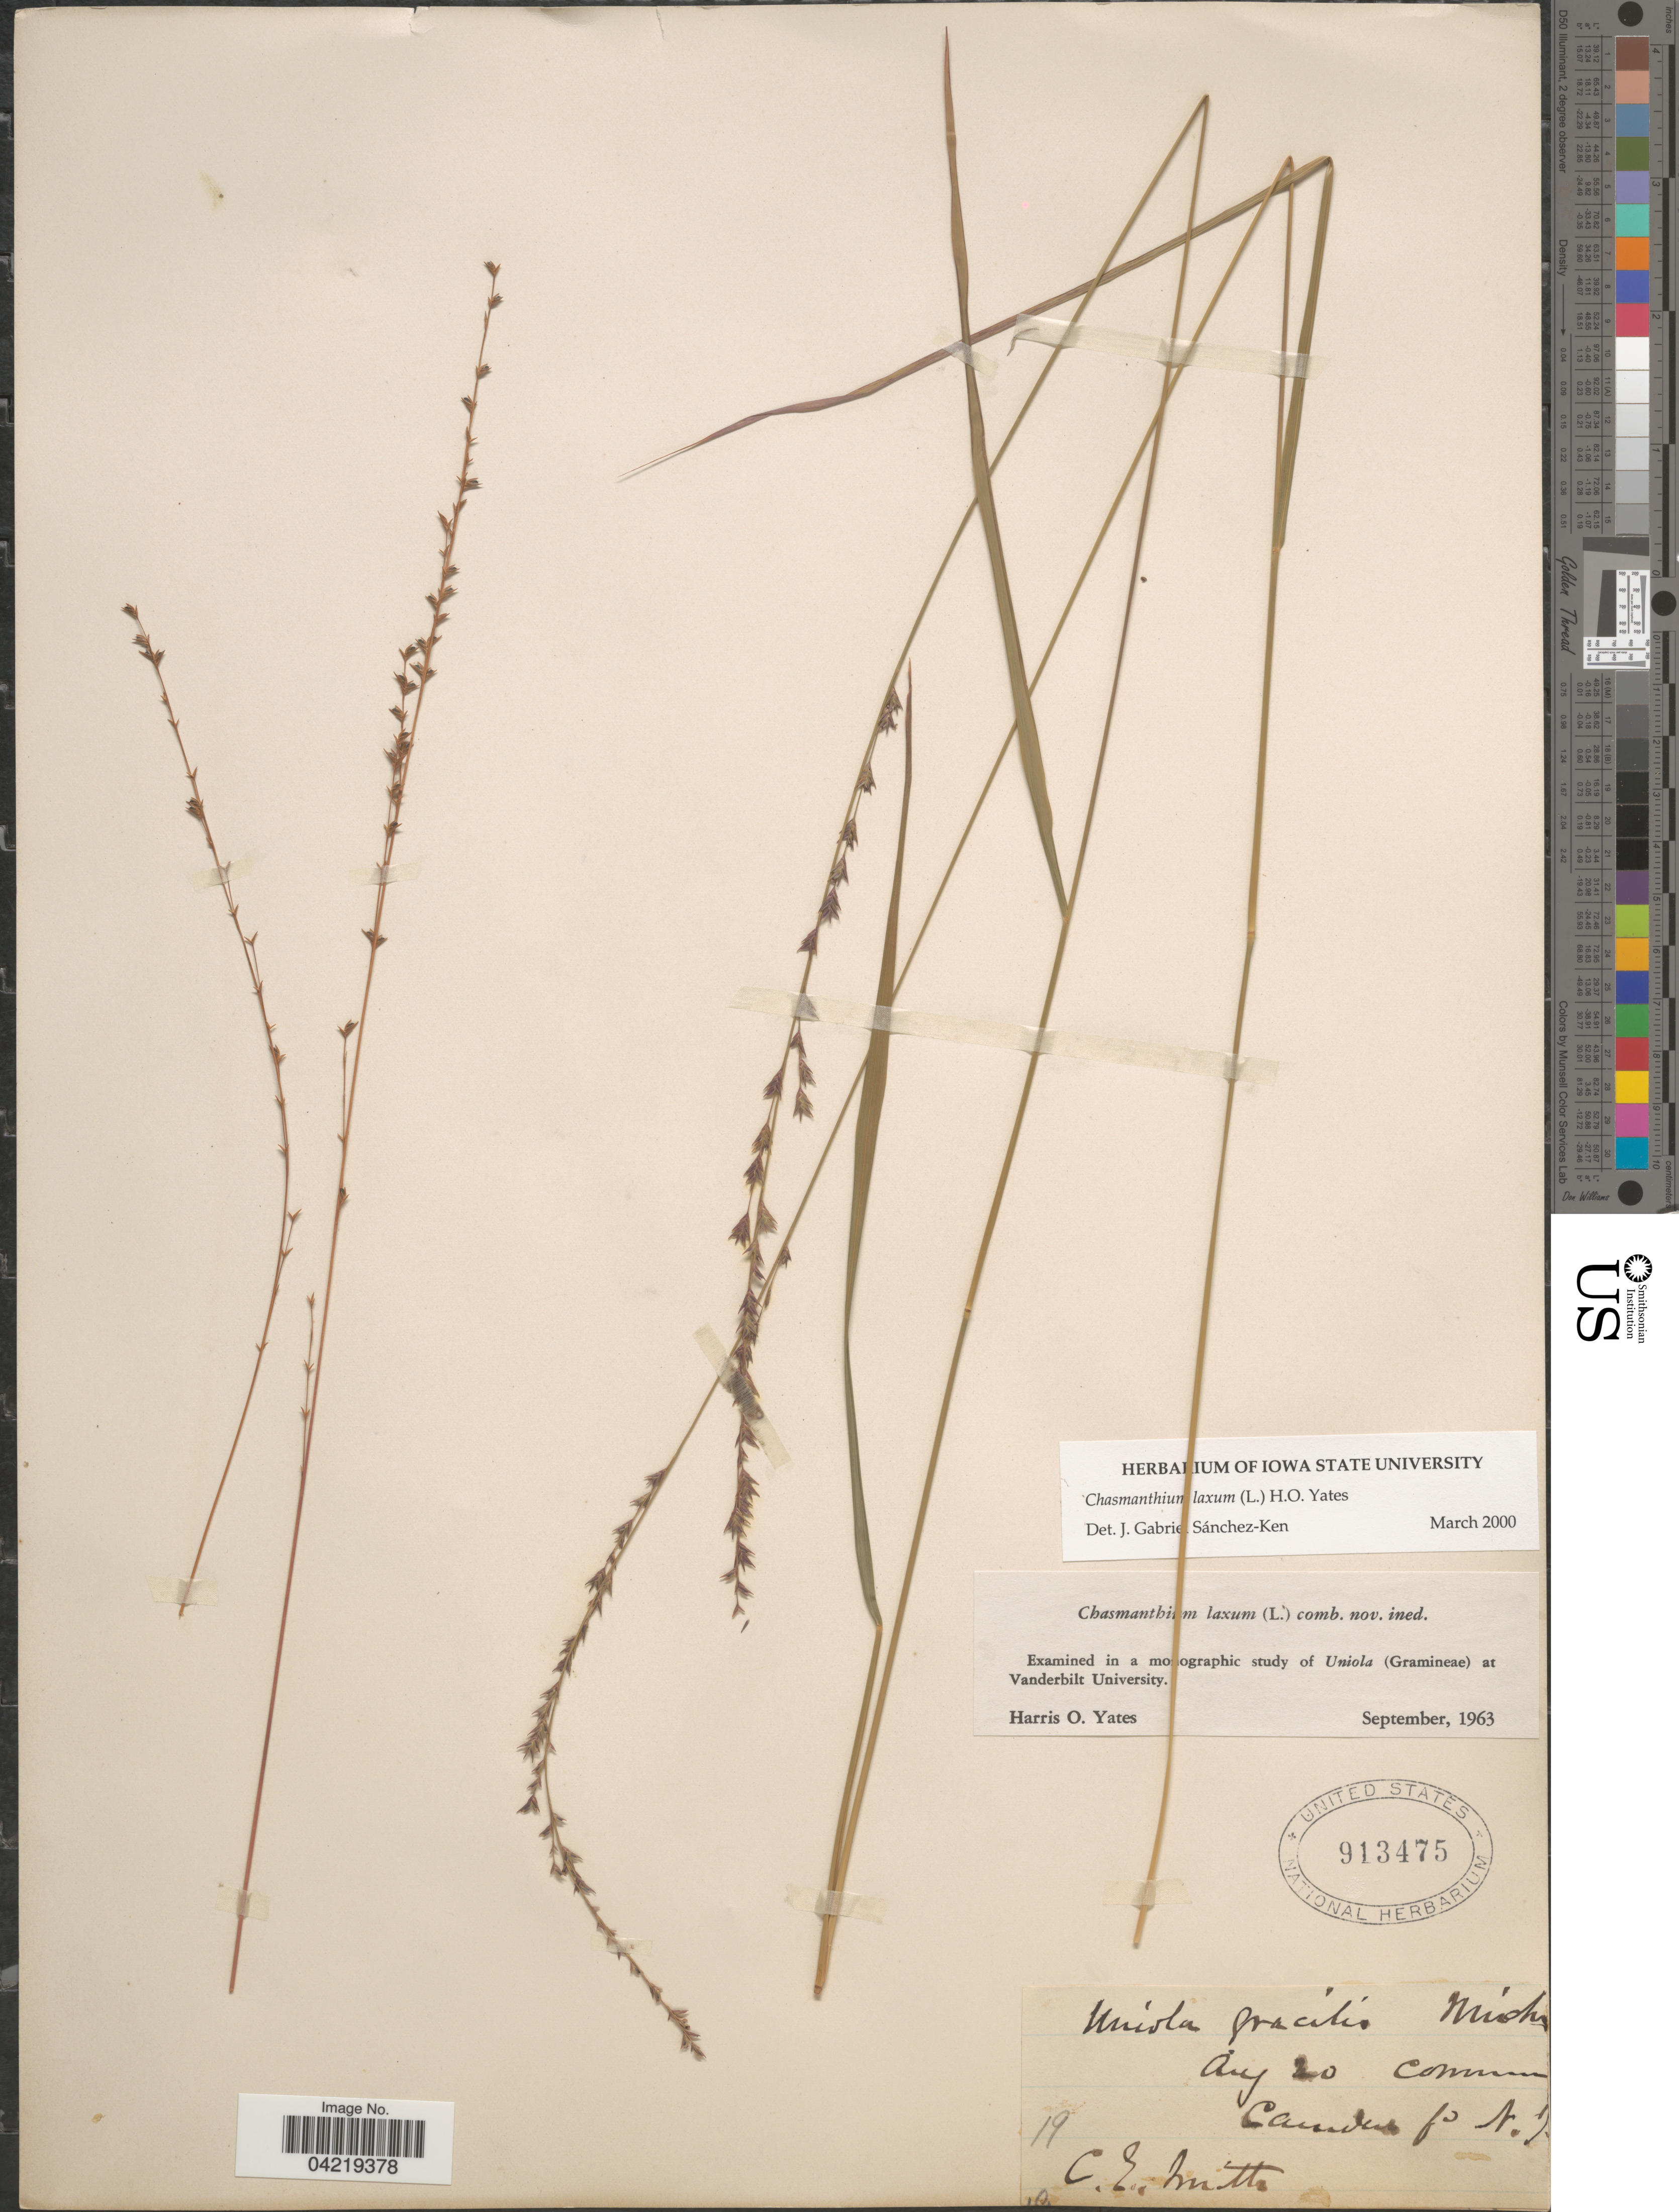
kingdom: Plantae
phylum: Tracheophyta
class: Liliopsida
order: Poales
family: Poaceae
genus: Chasmanthium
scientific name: Chasmanthium laxum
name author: (L.) H.O. Yates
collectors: C. E. Smith Jr.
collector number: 19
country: United States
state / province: New Jersey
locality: Camden.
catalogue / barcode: US 913475